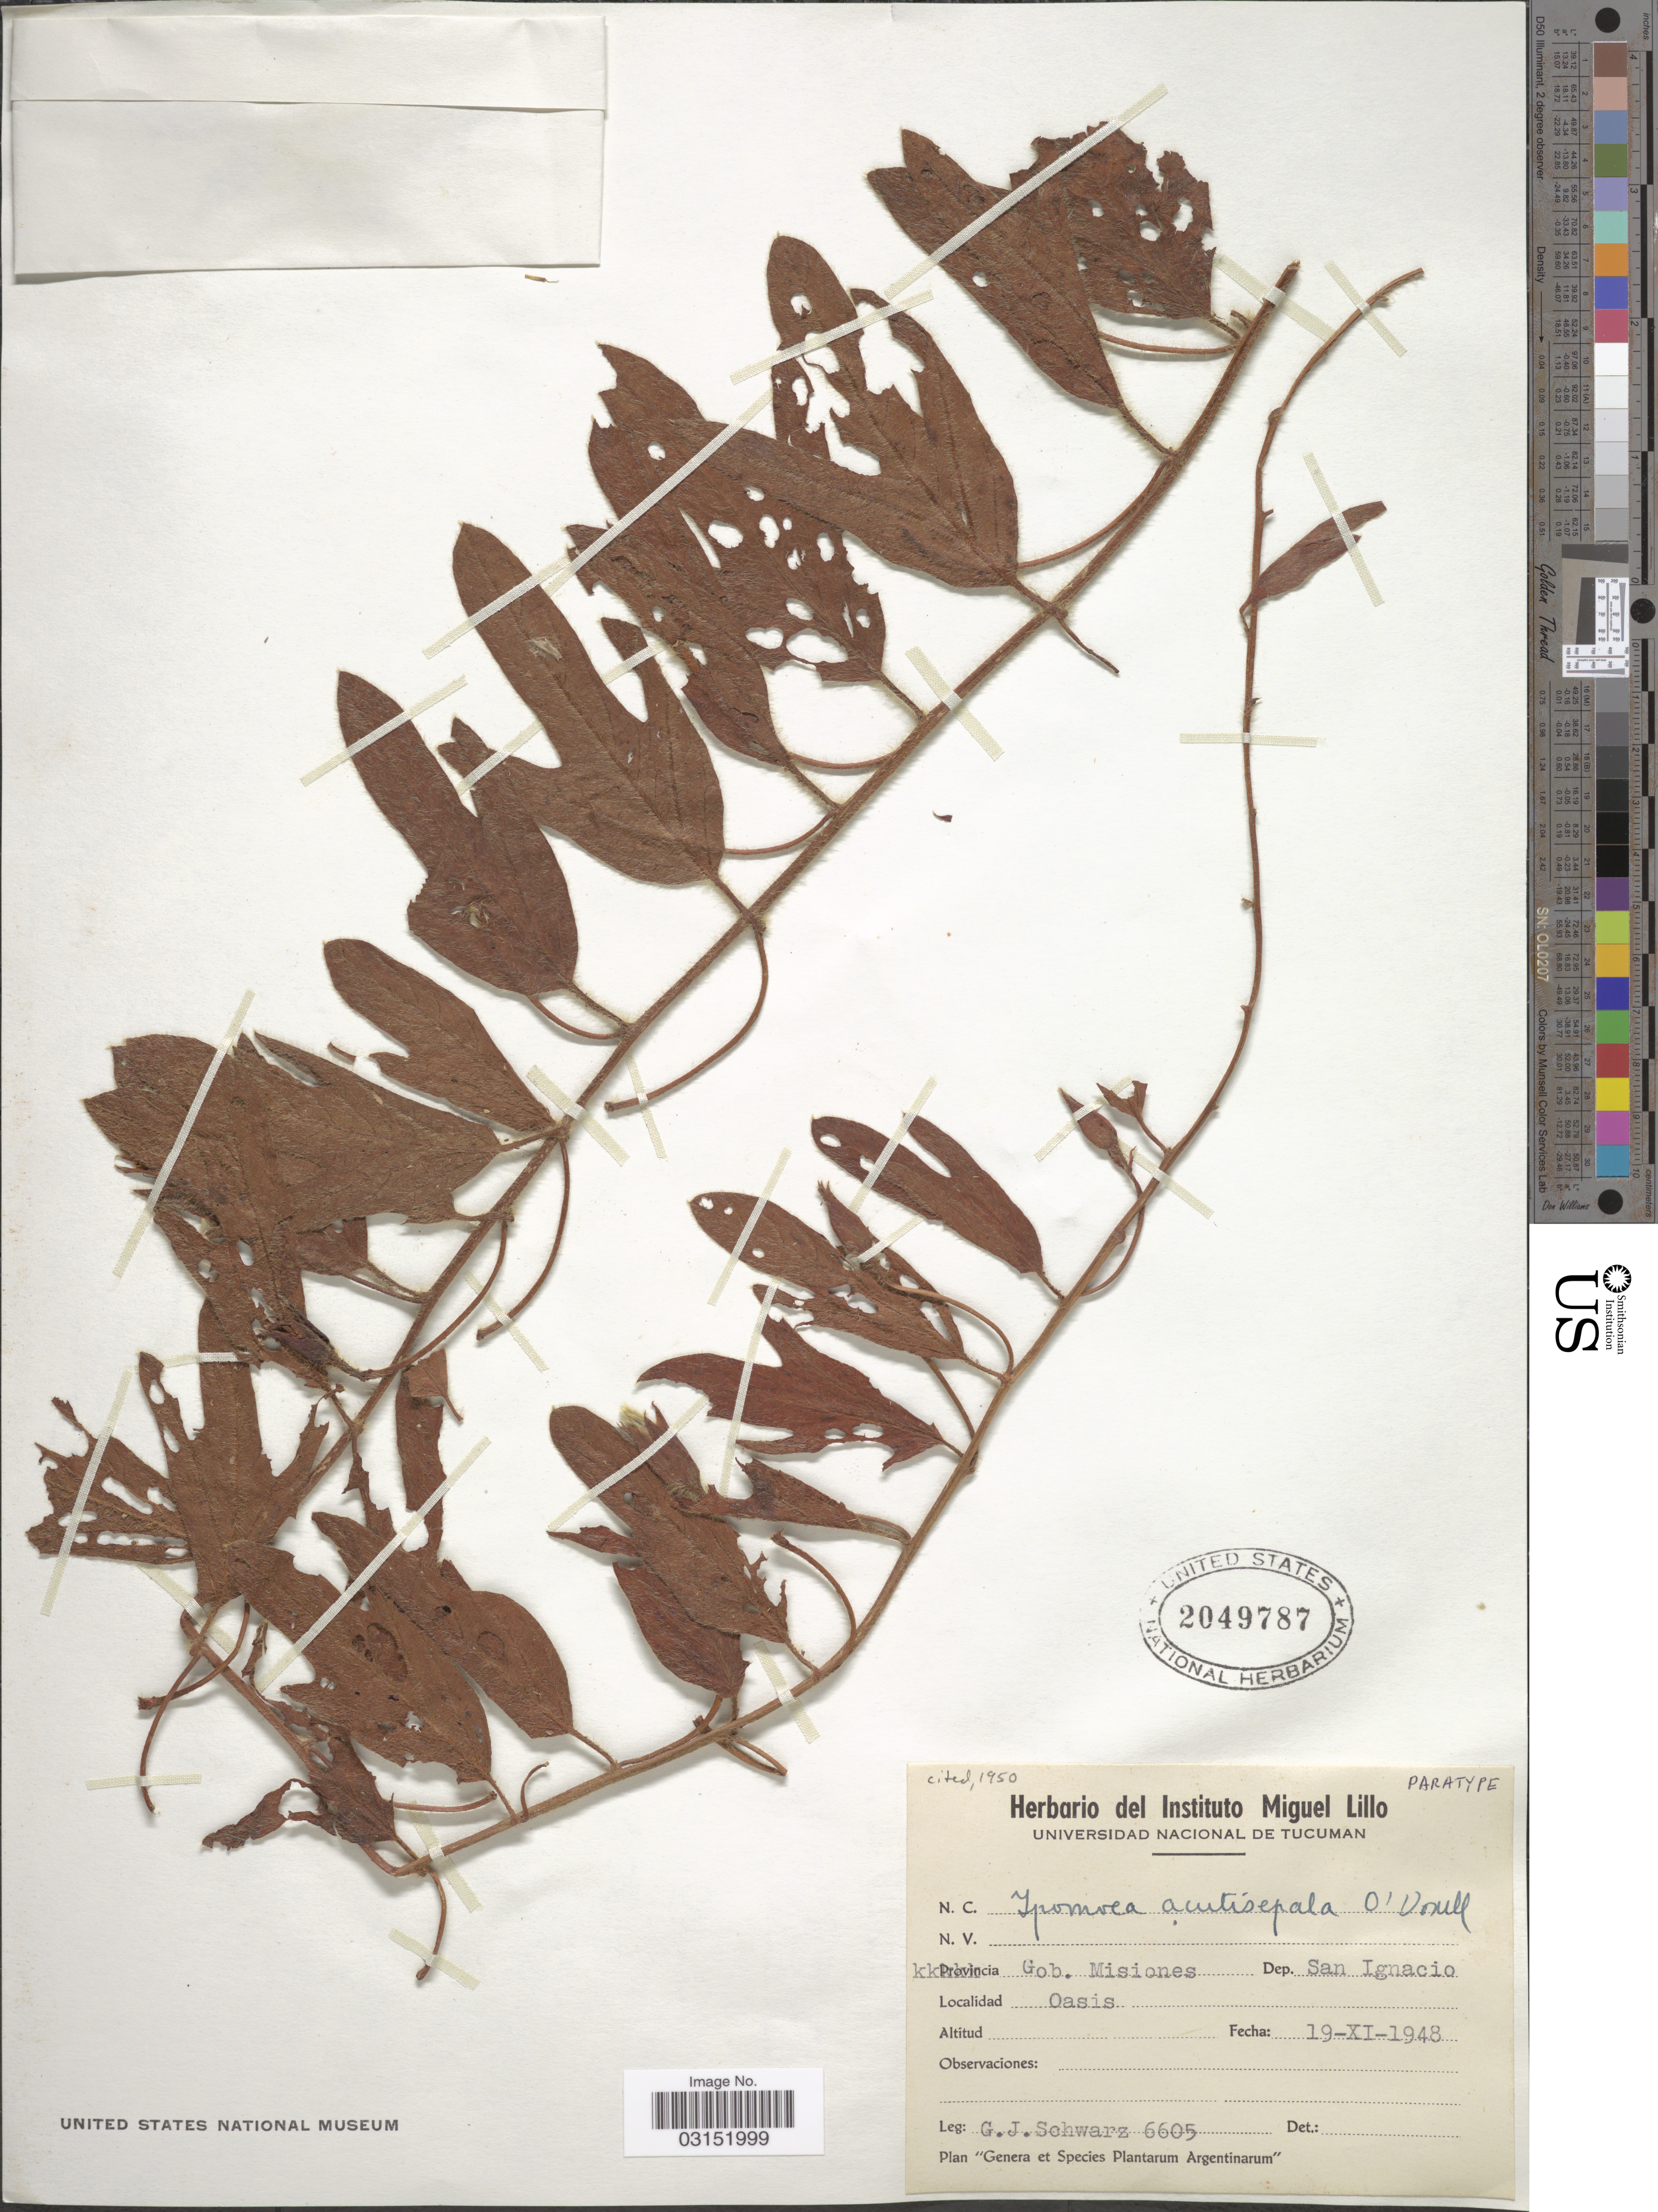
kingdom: Plantae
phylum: Tracheophyta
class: Magnoliopsida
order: Solanales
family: Convolvulaceae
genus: Ipomoea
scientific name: Ipomoea acutisepala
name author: O'Donell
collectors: G. J. Schwarz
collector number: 6605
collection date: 1948-11-19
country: Argentina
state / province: Misiones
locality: Gob. Misiones, Dep. San Ignacio, Oasis.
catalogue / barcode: US 2049787